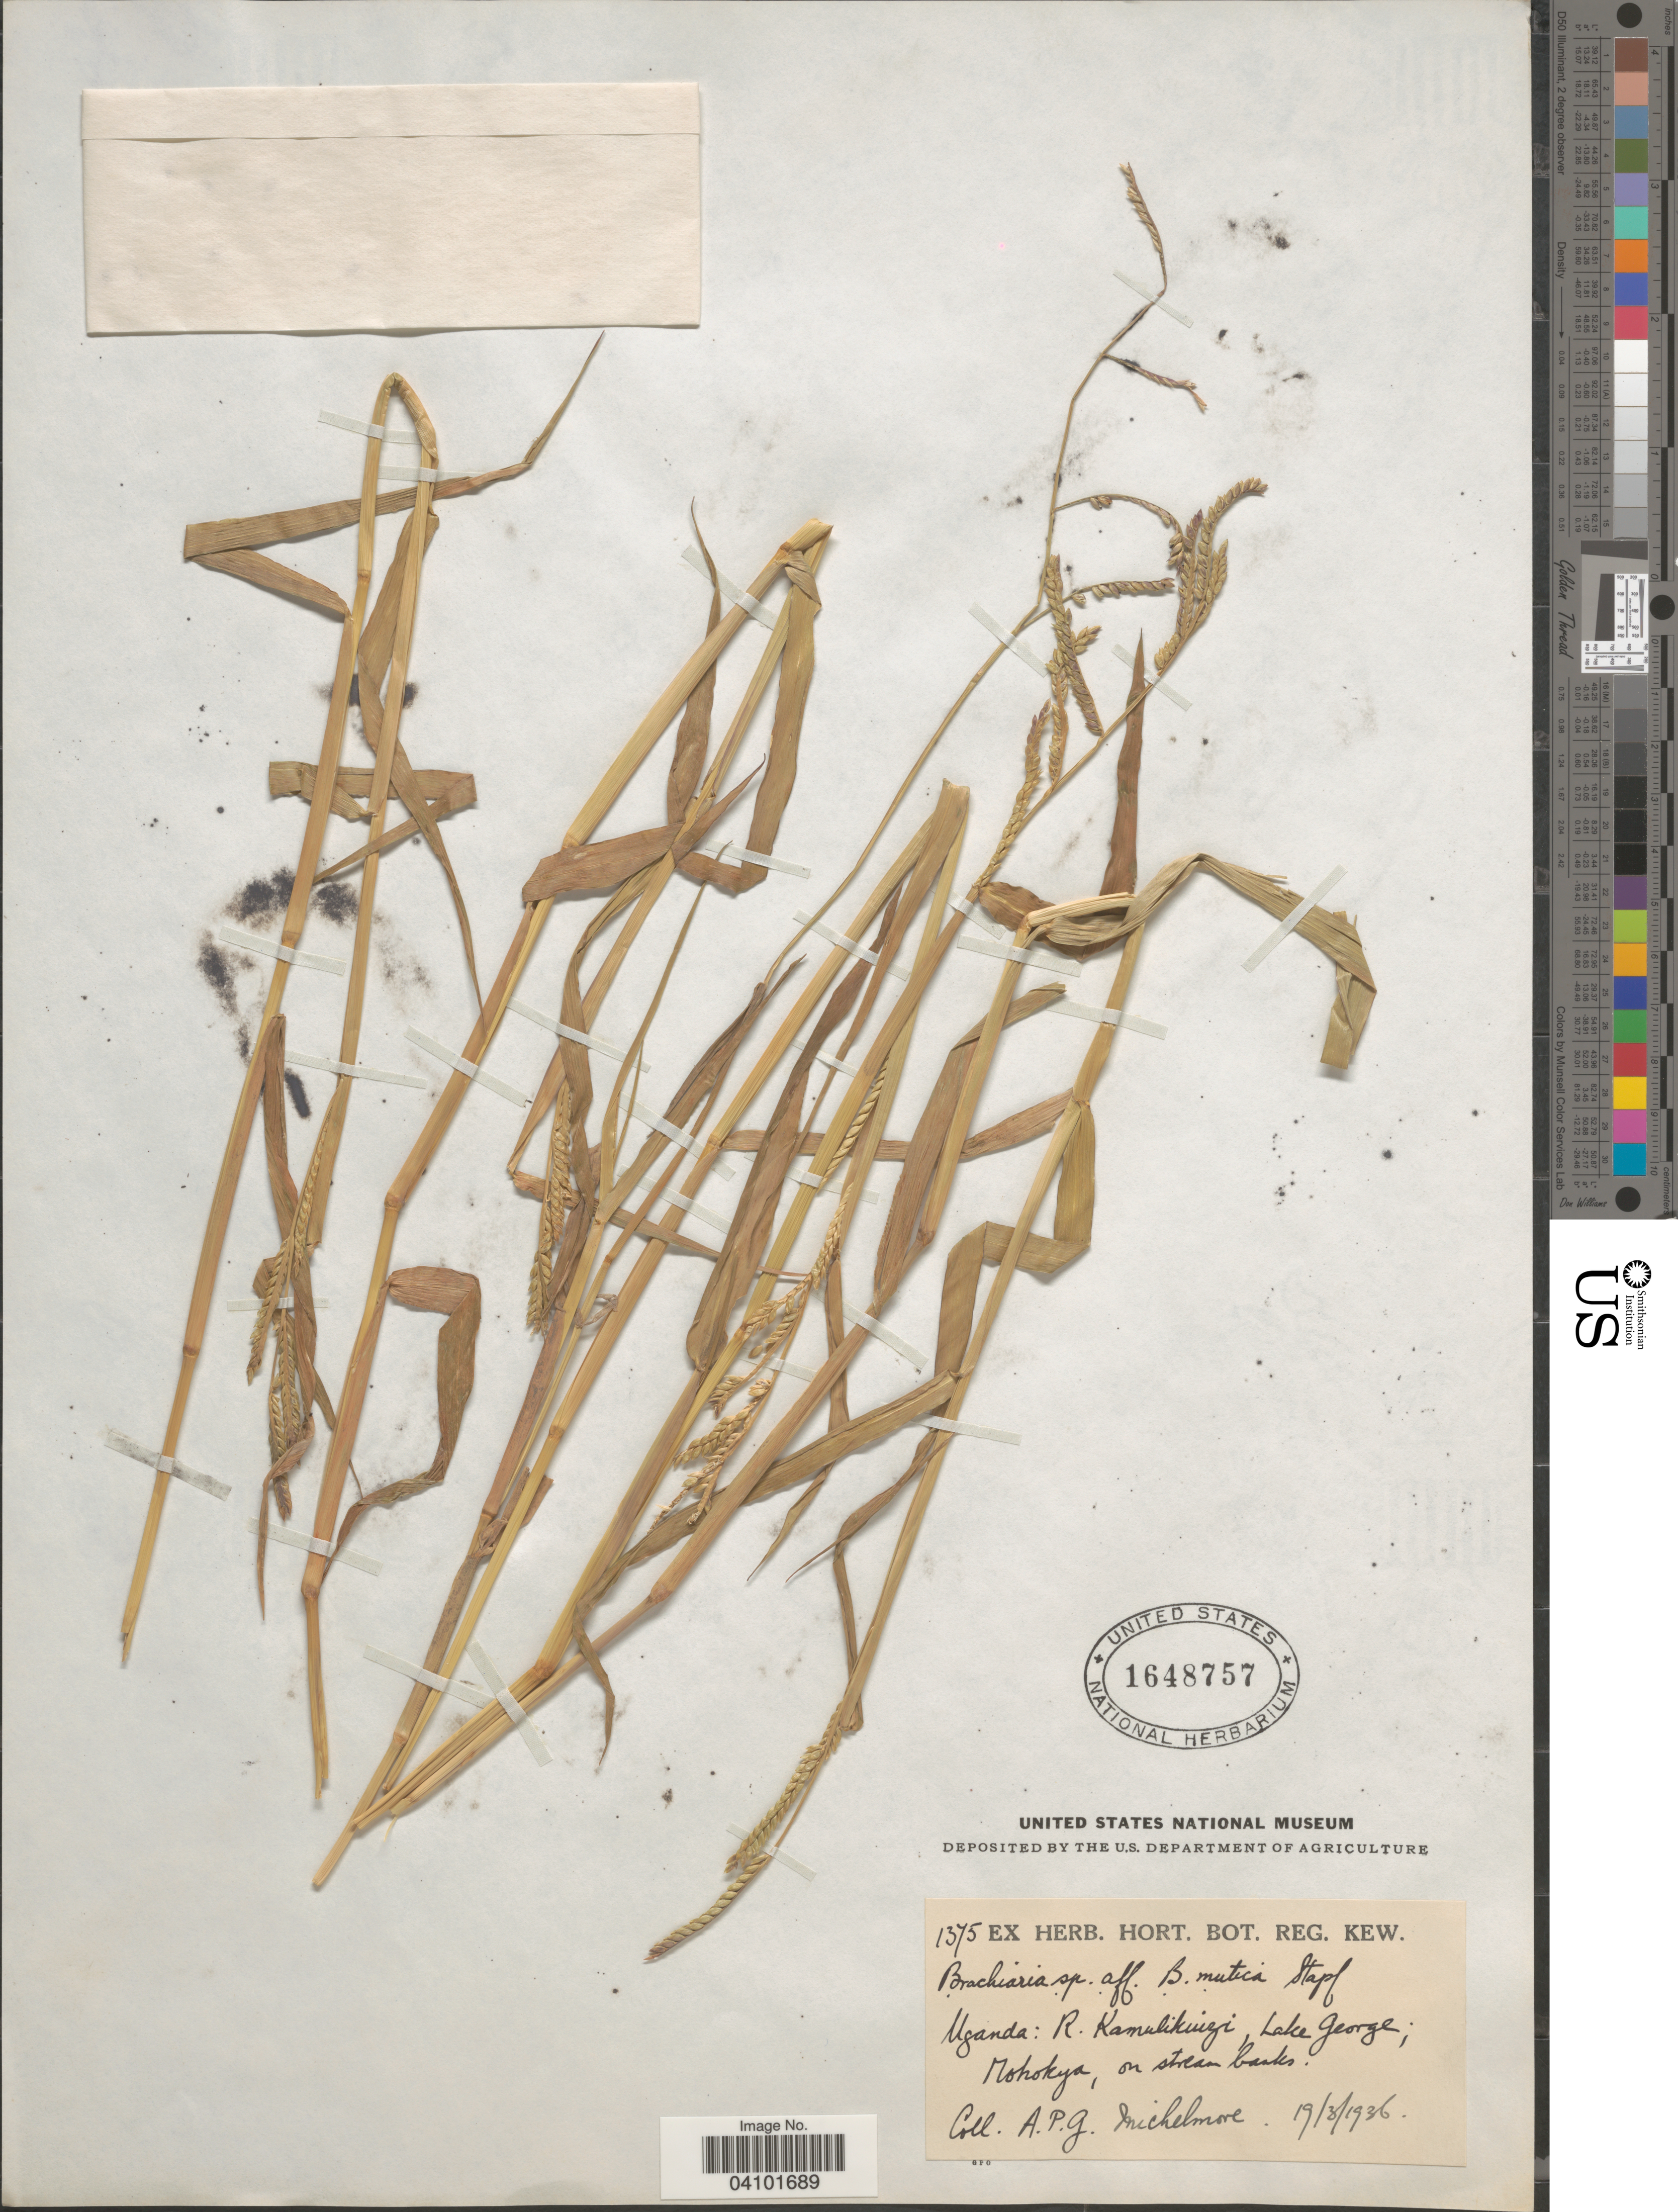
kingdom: Plantae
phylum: Tracheophyta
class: Liliopsida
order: Poales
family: Poaceae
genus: Panicum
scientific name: Panicum sp.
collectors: A. Michelmore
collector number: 1375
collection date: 1936-03-19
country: Uganda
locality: R. Kamulikuizi, Lake George; Mohokya, on stream banks.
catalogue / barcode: US 1648757